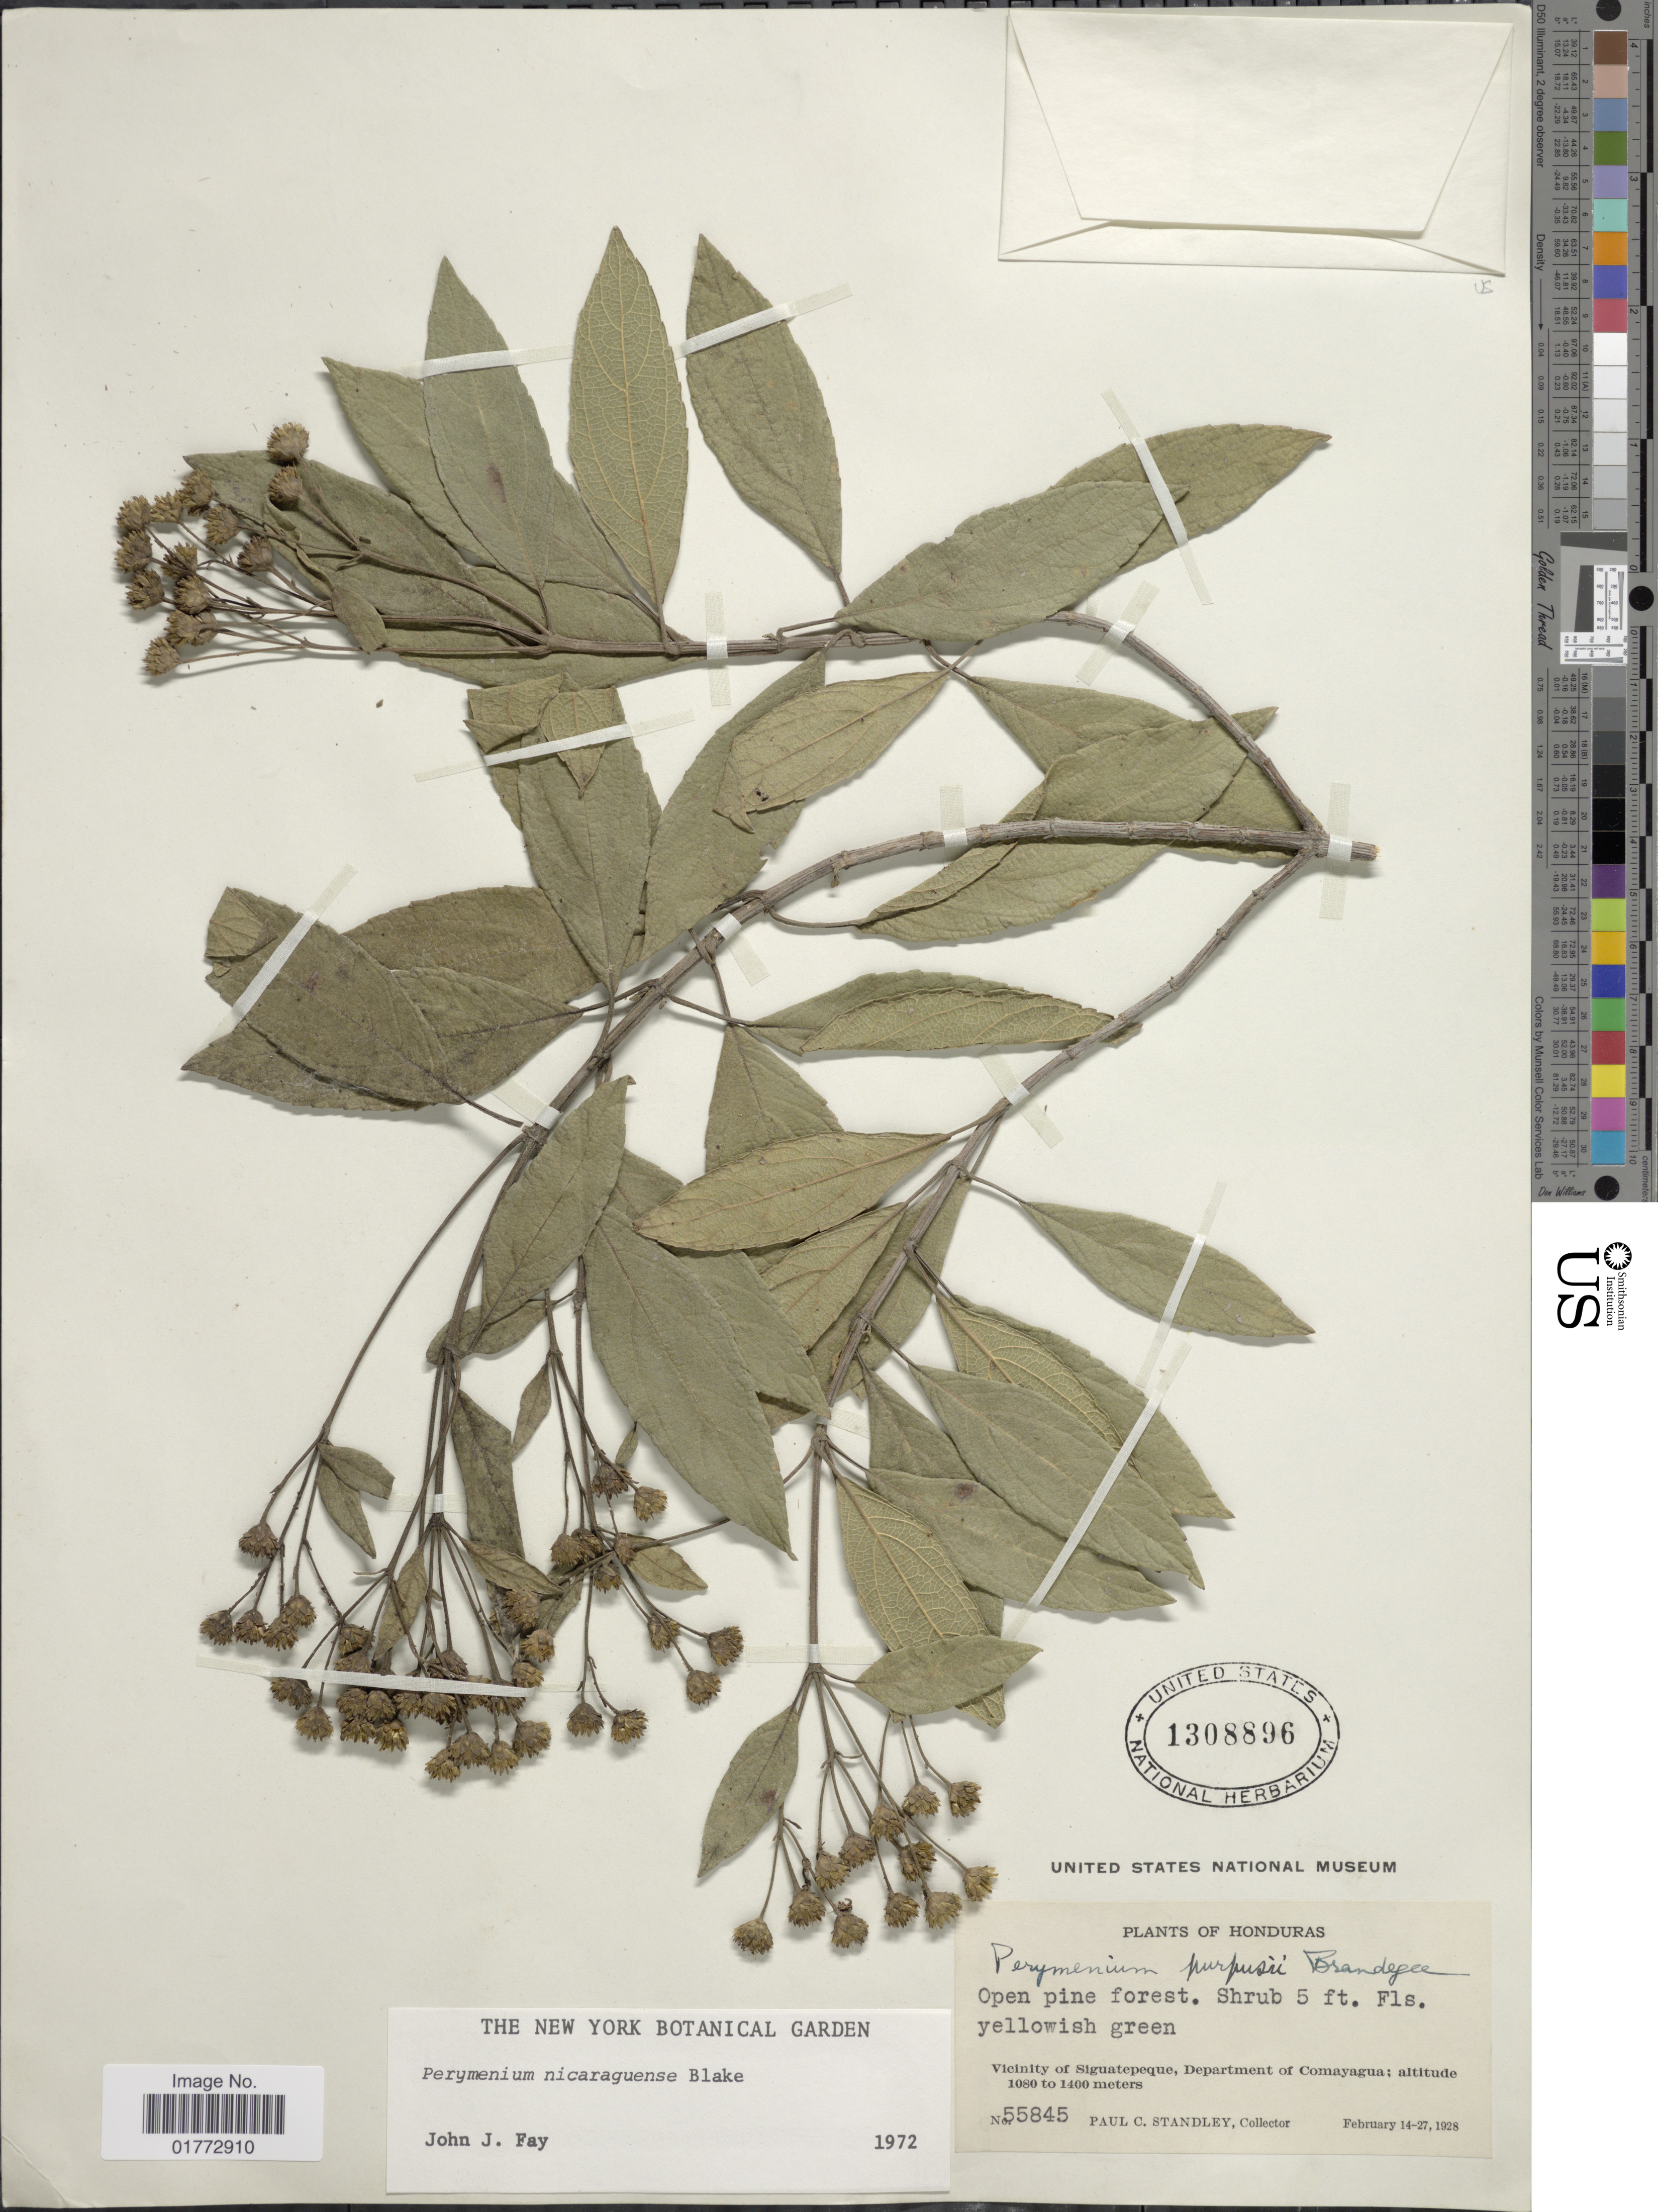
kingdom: Plantae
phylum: Tracheophyta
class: Magnoliopsida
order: Asterales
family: Asteraceae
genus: Perymenium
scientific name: Perymenium nicaraguense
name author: S.F. Blake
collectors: P. C. Standley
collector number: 55845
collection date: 1928-02-14/1928-02-27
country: Honduras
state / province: Comayagua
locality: Vicinity of Siguatepeque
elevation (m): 1080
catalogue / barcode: US 1308896